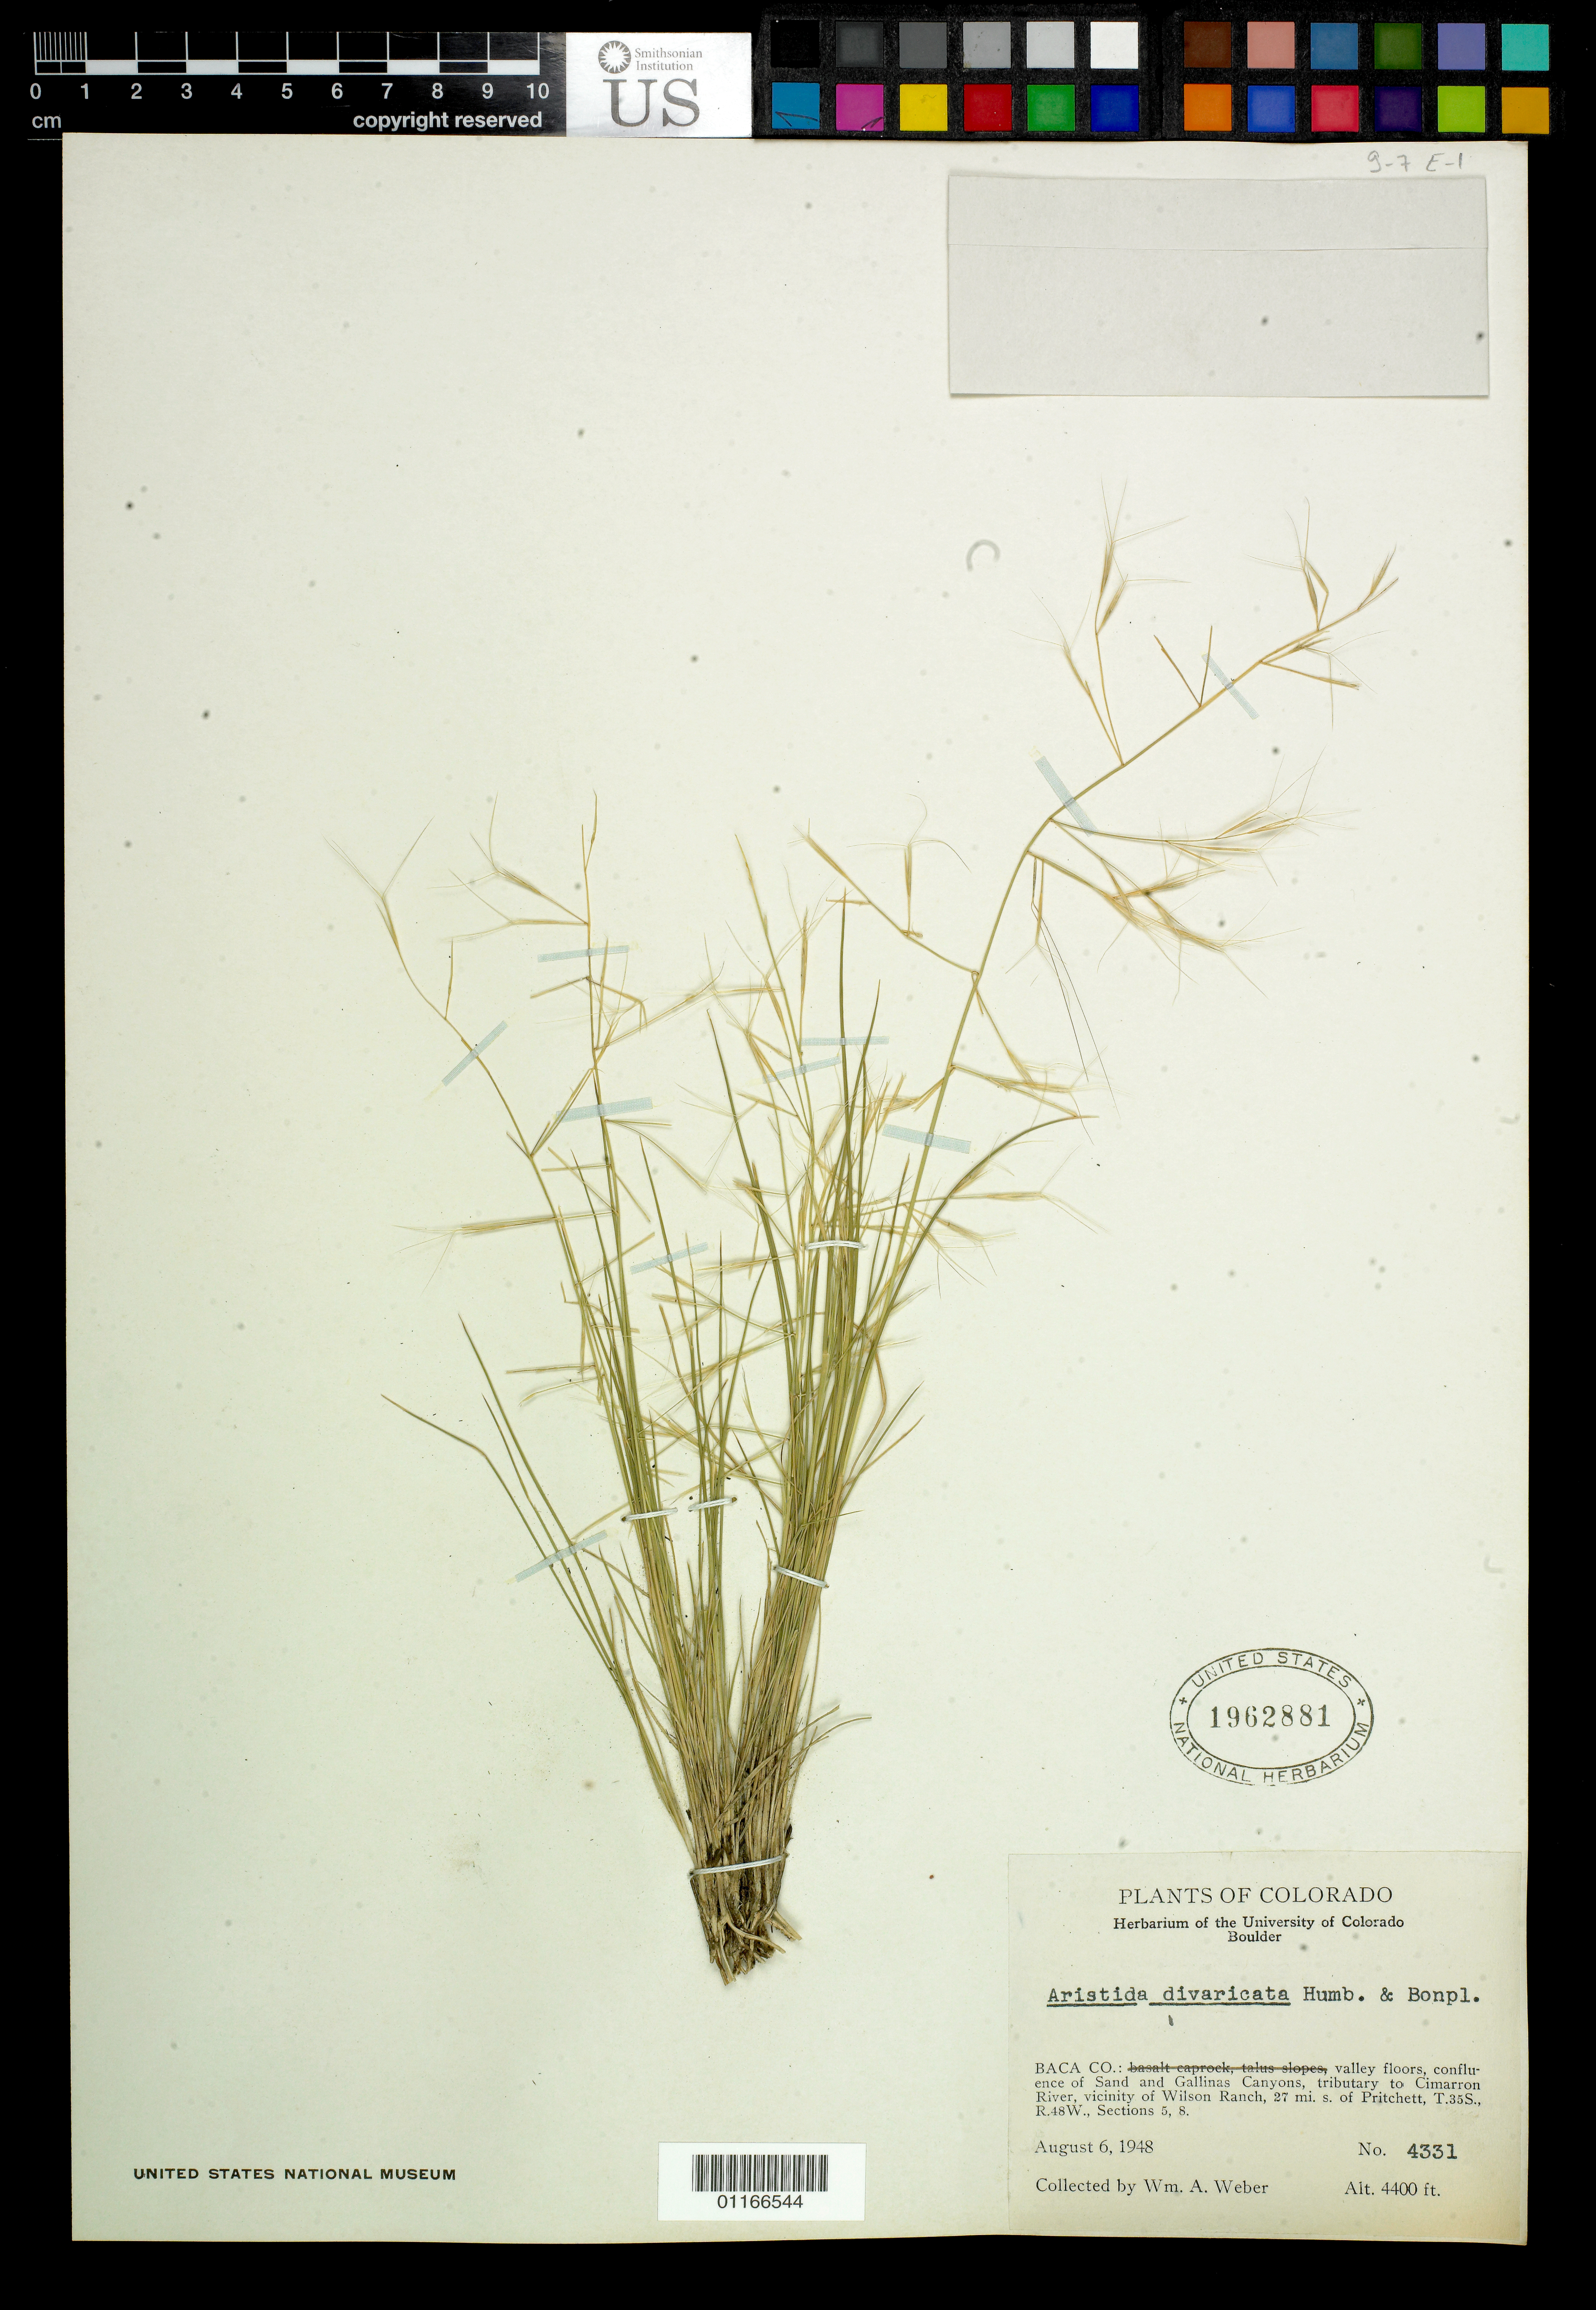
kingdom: Plantae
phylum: Tracheophyta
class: Liliopsida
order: Poales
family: Poaceae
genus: Aristida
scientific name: Aristida divaricata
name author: Humb. & Bonpl. ex Willd.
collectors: W. A. Weber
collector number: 4331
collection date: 1948-08-06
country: United States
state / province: Colorado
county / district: Baca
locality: Valley floors, confluence of Sand and Gallinas Canyons, tributary to Cimarron River, vicinity of Wilson Ranch, 27 miles S of Pritchett, T 35 S, R 48 W, Sections 5, 8.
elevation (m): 1341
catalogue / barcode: US 1962881